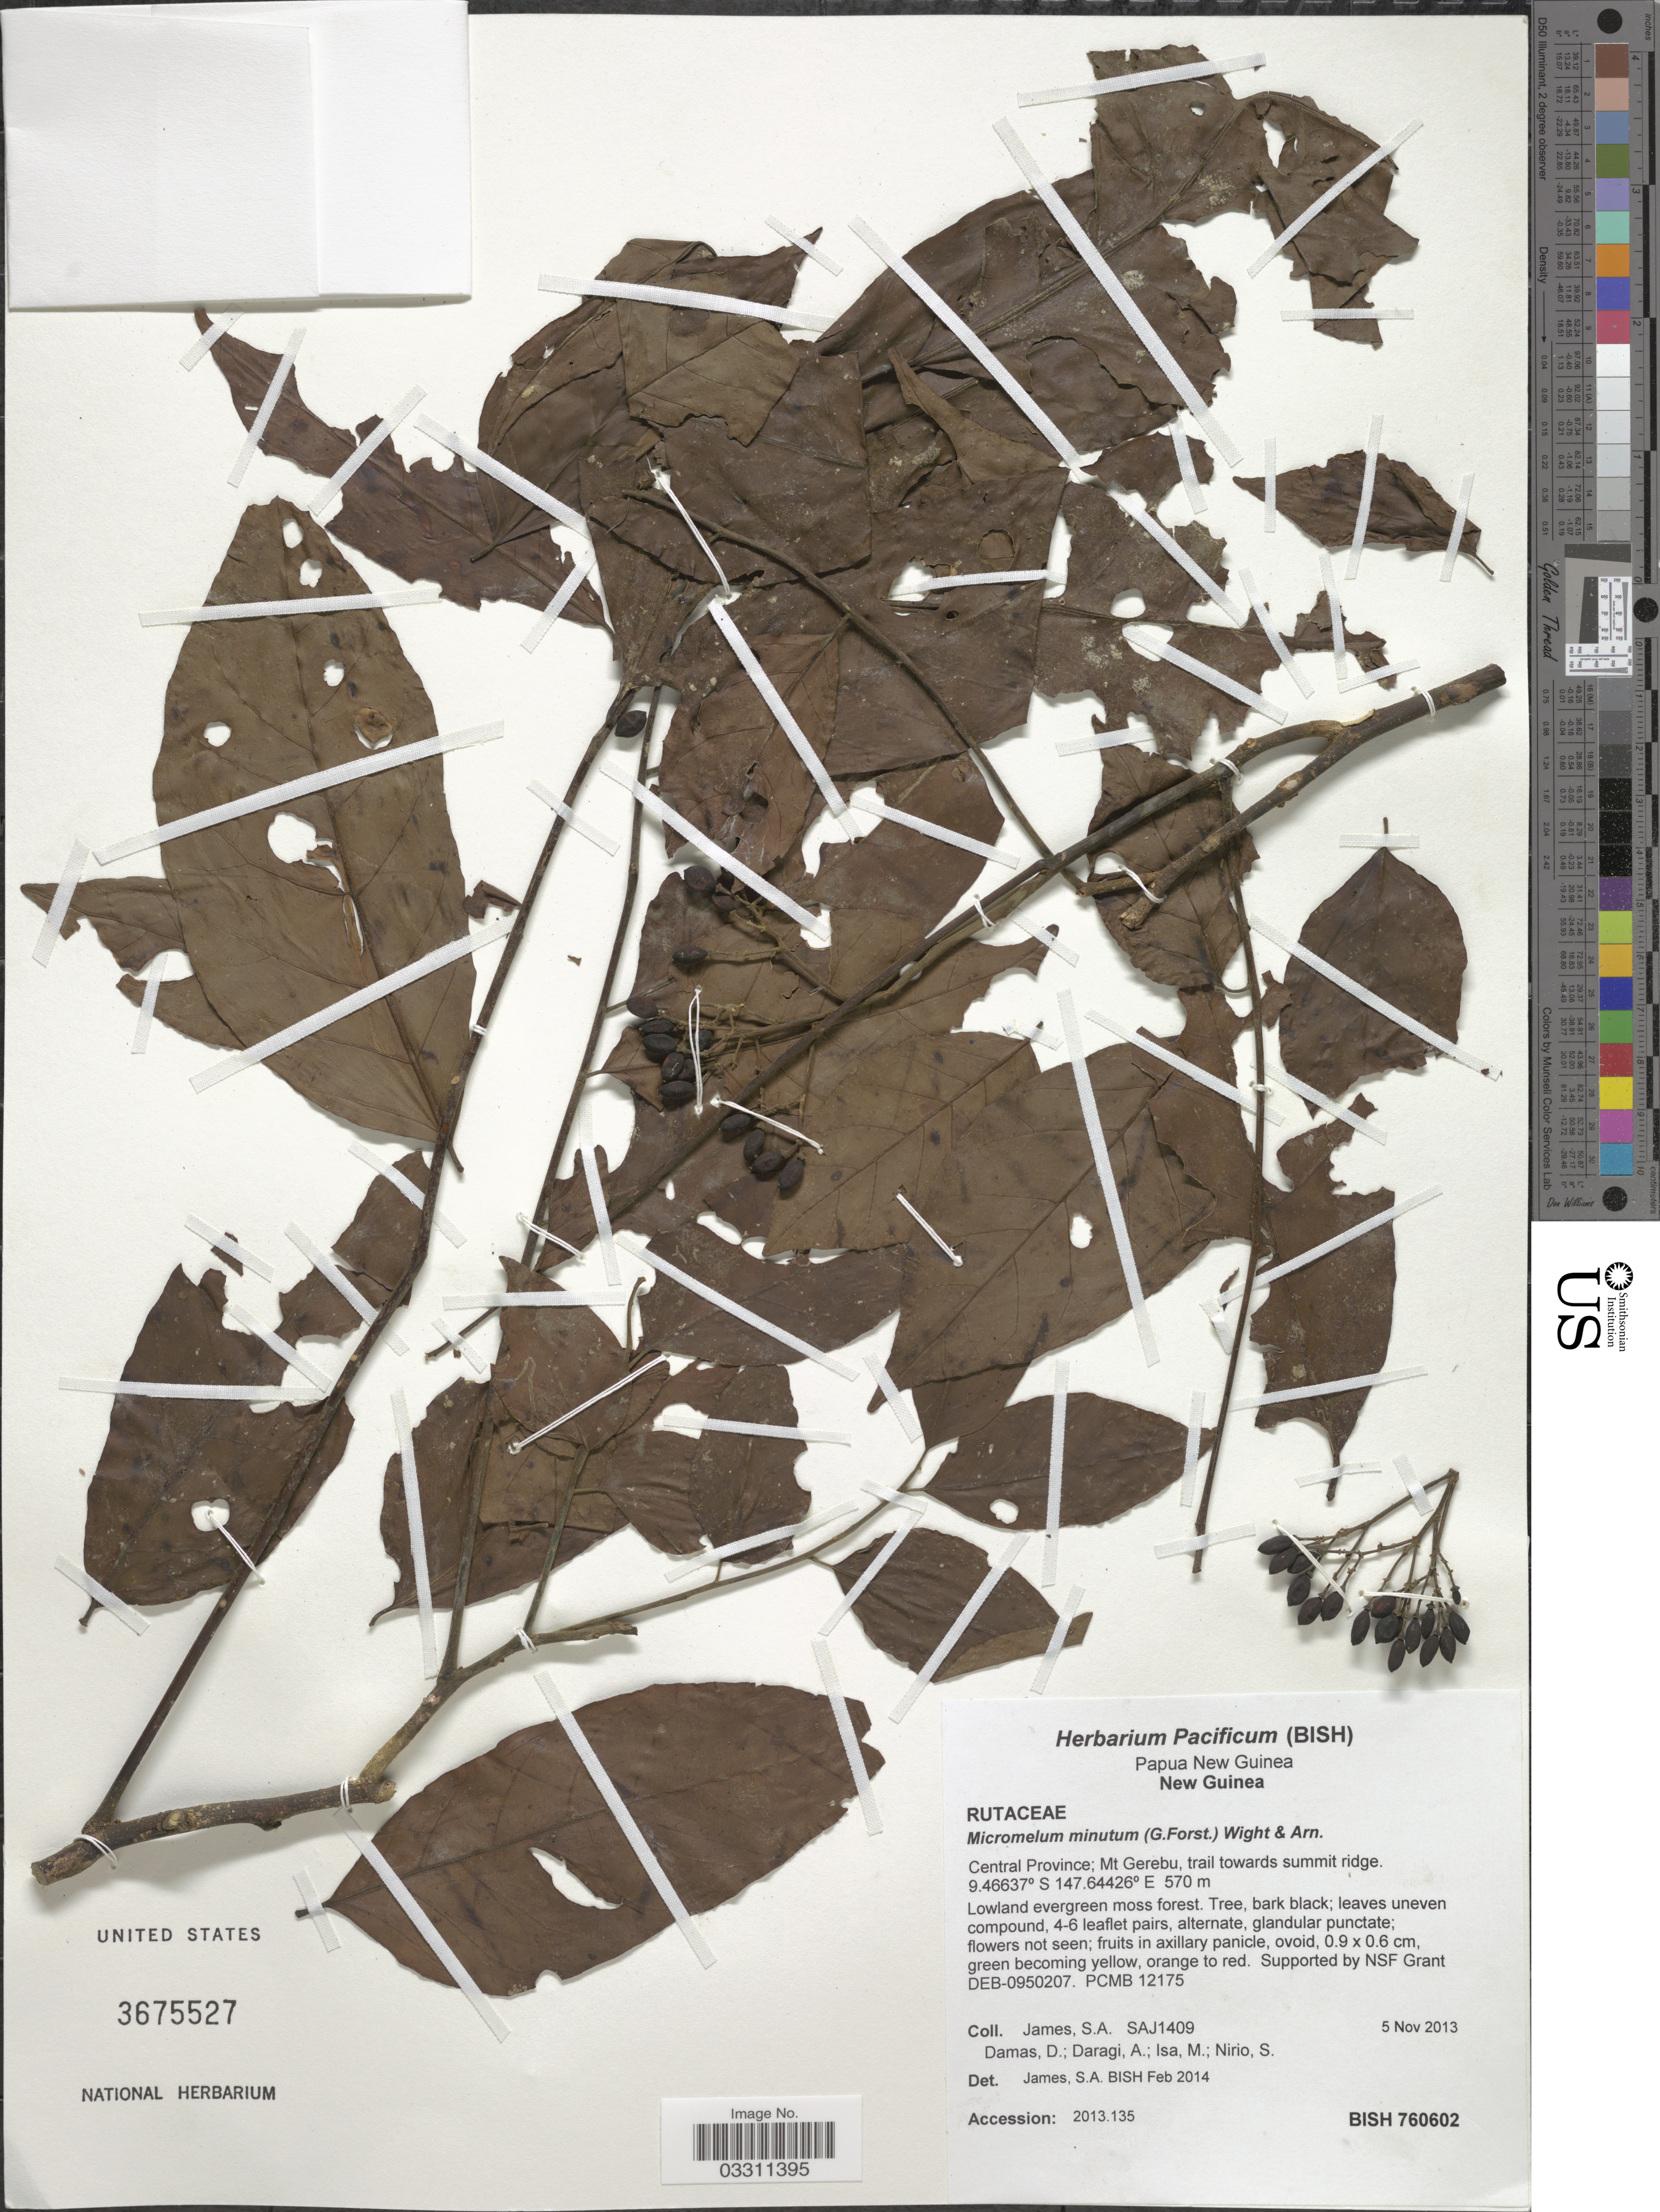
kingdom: Plantae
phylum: Tracheophyta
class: Magnoliopsida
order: Sapindales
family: Rutaceae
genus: Micromelum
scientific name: Micromelum minutum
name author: (G. Forst.) Wight & Arn.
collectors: S. James, D. Damas, A. Daragi, M. Isa & S. Nirio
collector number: SAJ1409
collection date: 2013-11-05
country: Papua New Guinea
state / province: Central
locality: New Guinea. Central Province; Mt. Gerebu, trail towards summit ridge.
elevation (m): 570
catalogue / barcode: US 3675527